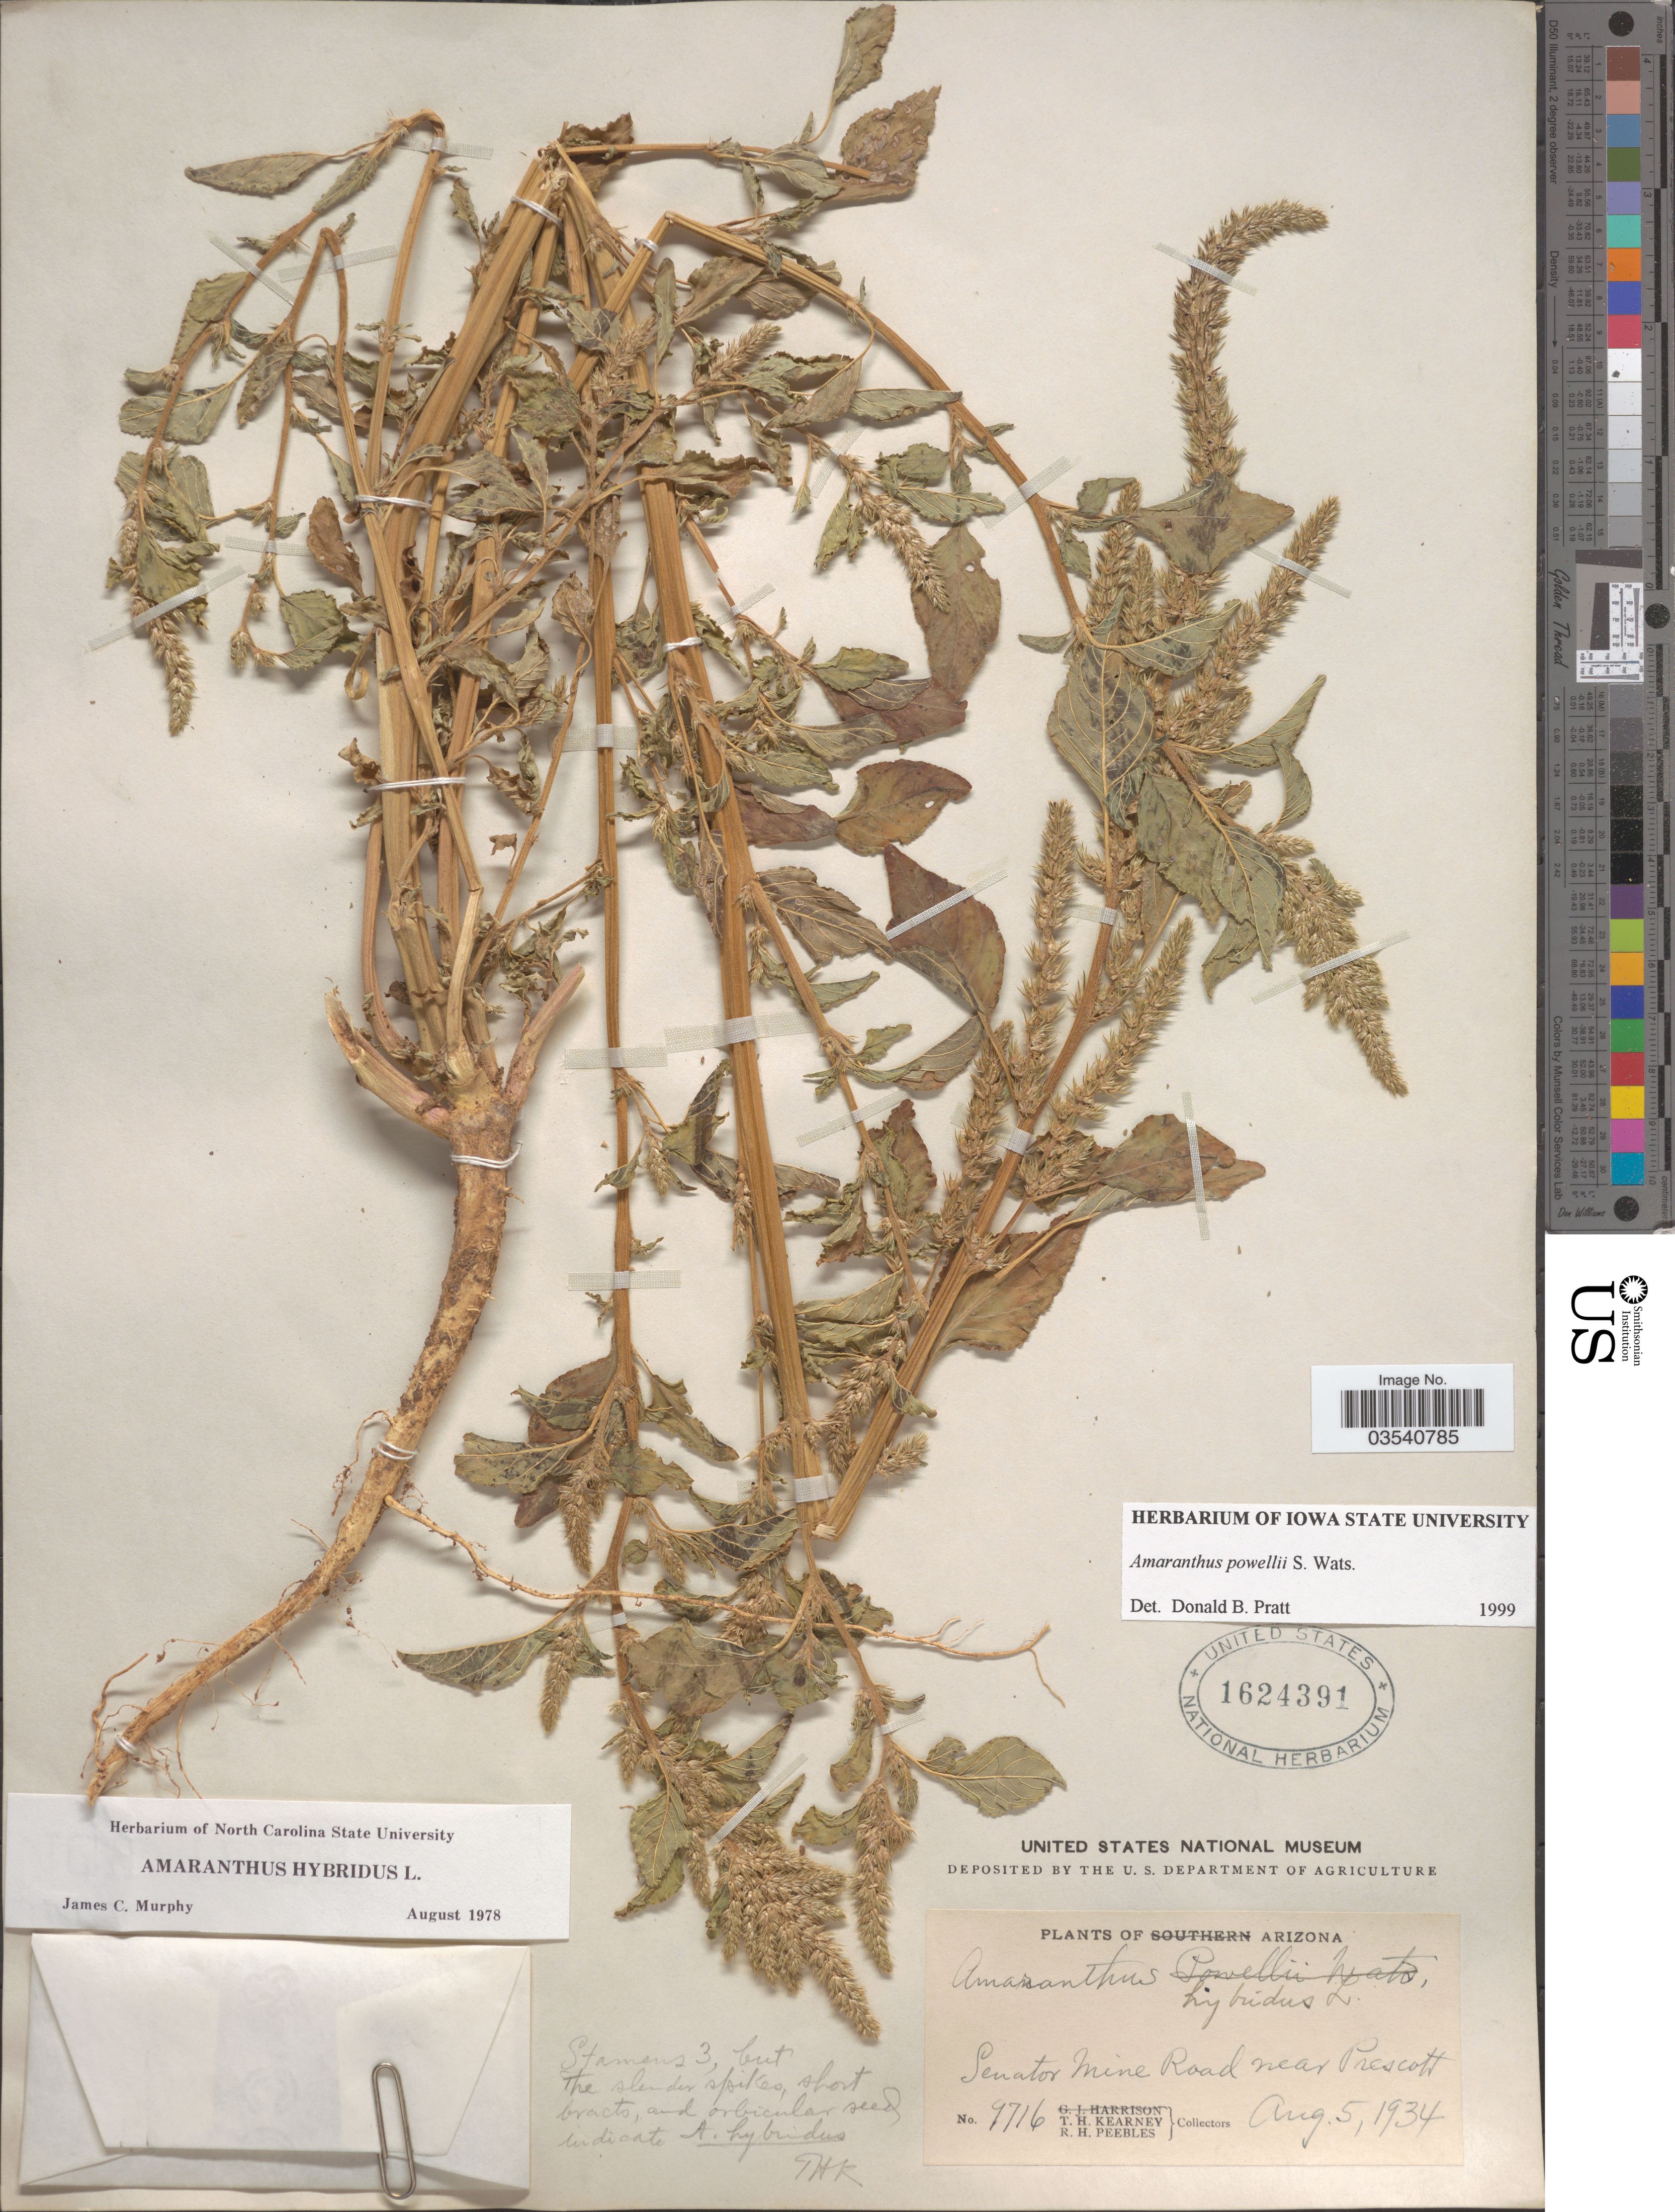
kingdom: Plantae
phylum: Tracheophyta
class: Magnoliopsida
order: Caryophyllales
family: Amaranthaceae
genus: Amaranthus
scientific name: Amaranthus powellii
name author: S. Watson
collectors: T. H. Kearney & R. H. Peebles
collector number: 9716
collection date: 1934-08-05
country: United States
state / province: Arizona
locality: Senator Mine Road near Prescott.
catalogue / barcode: US 1624391